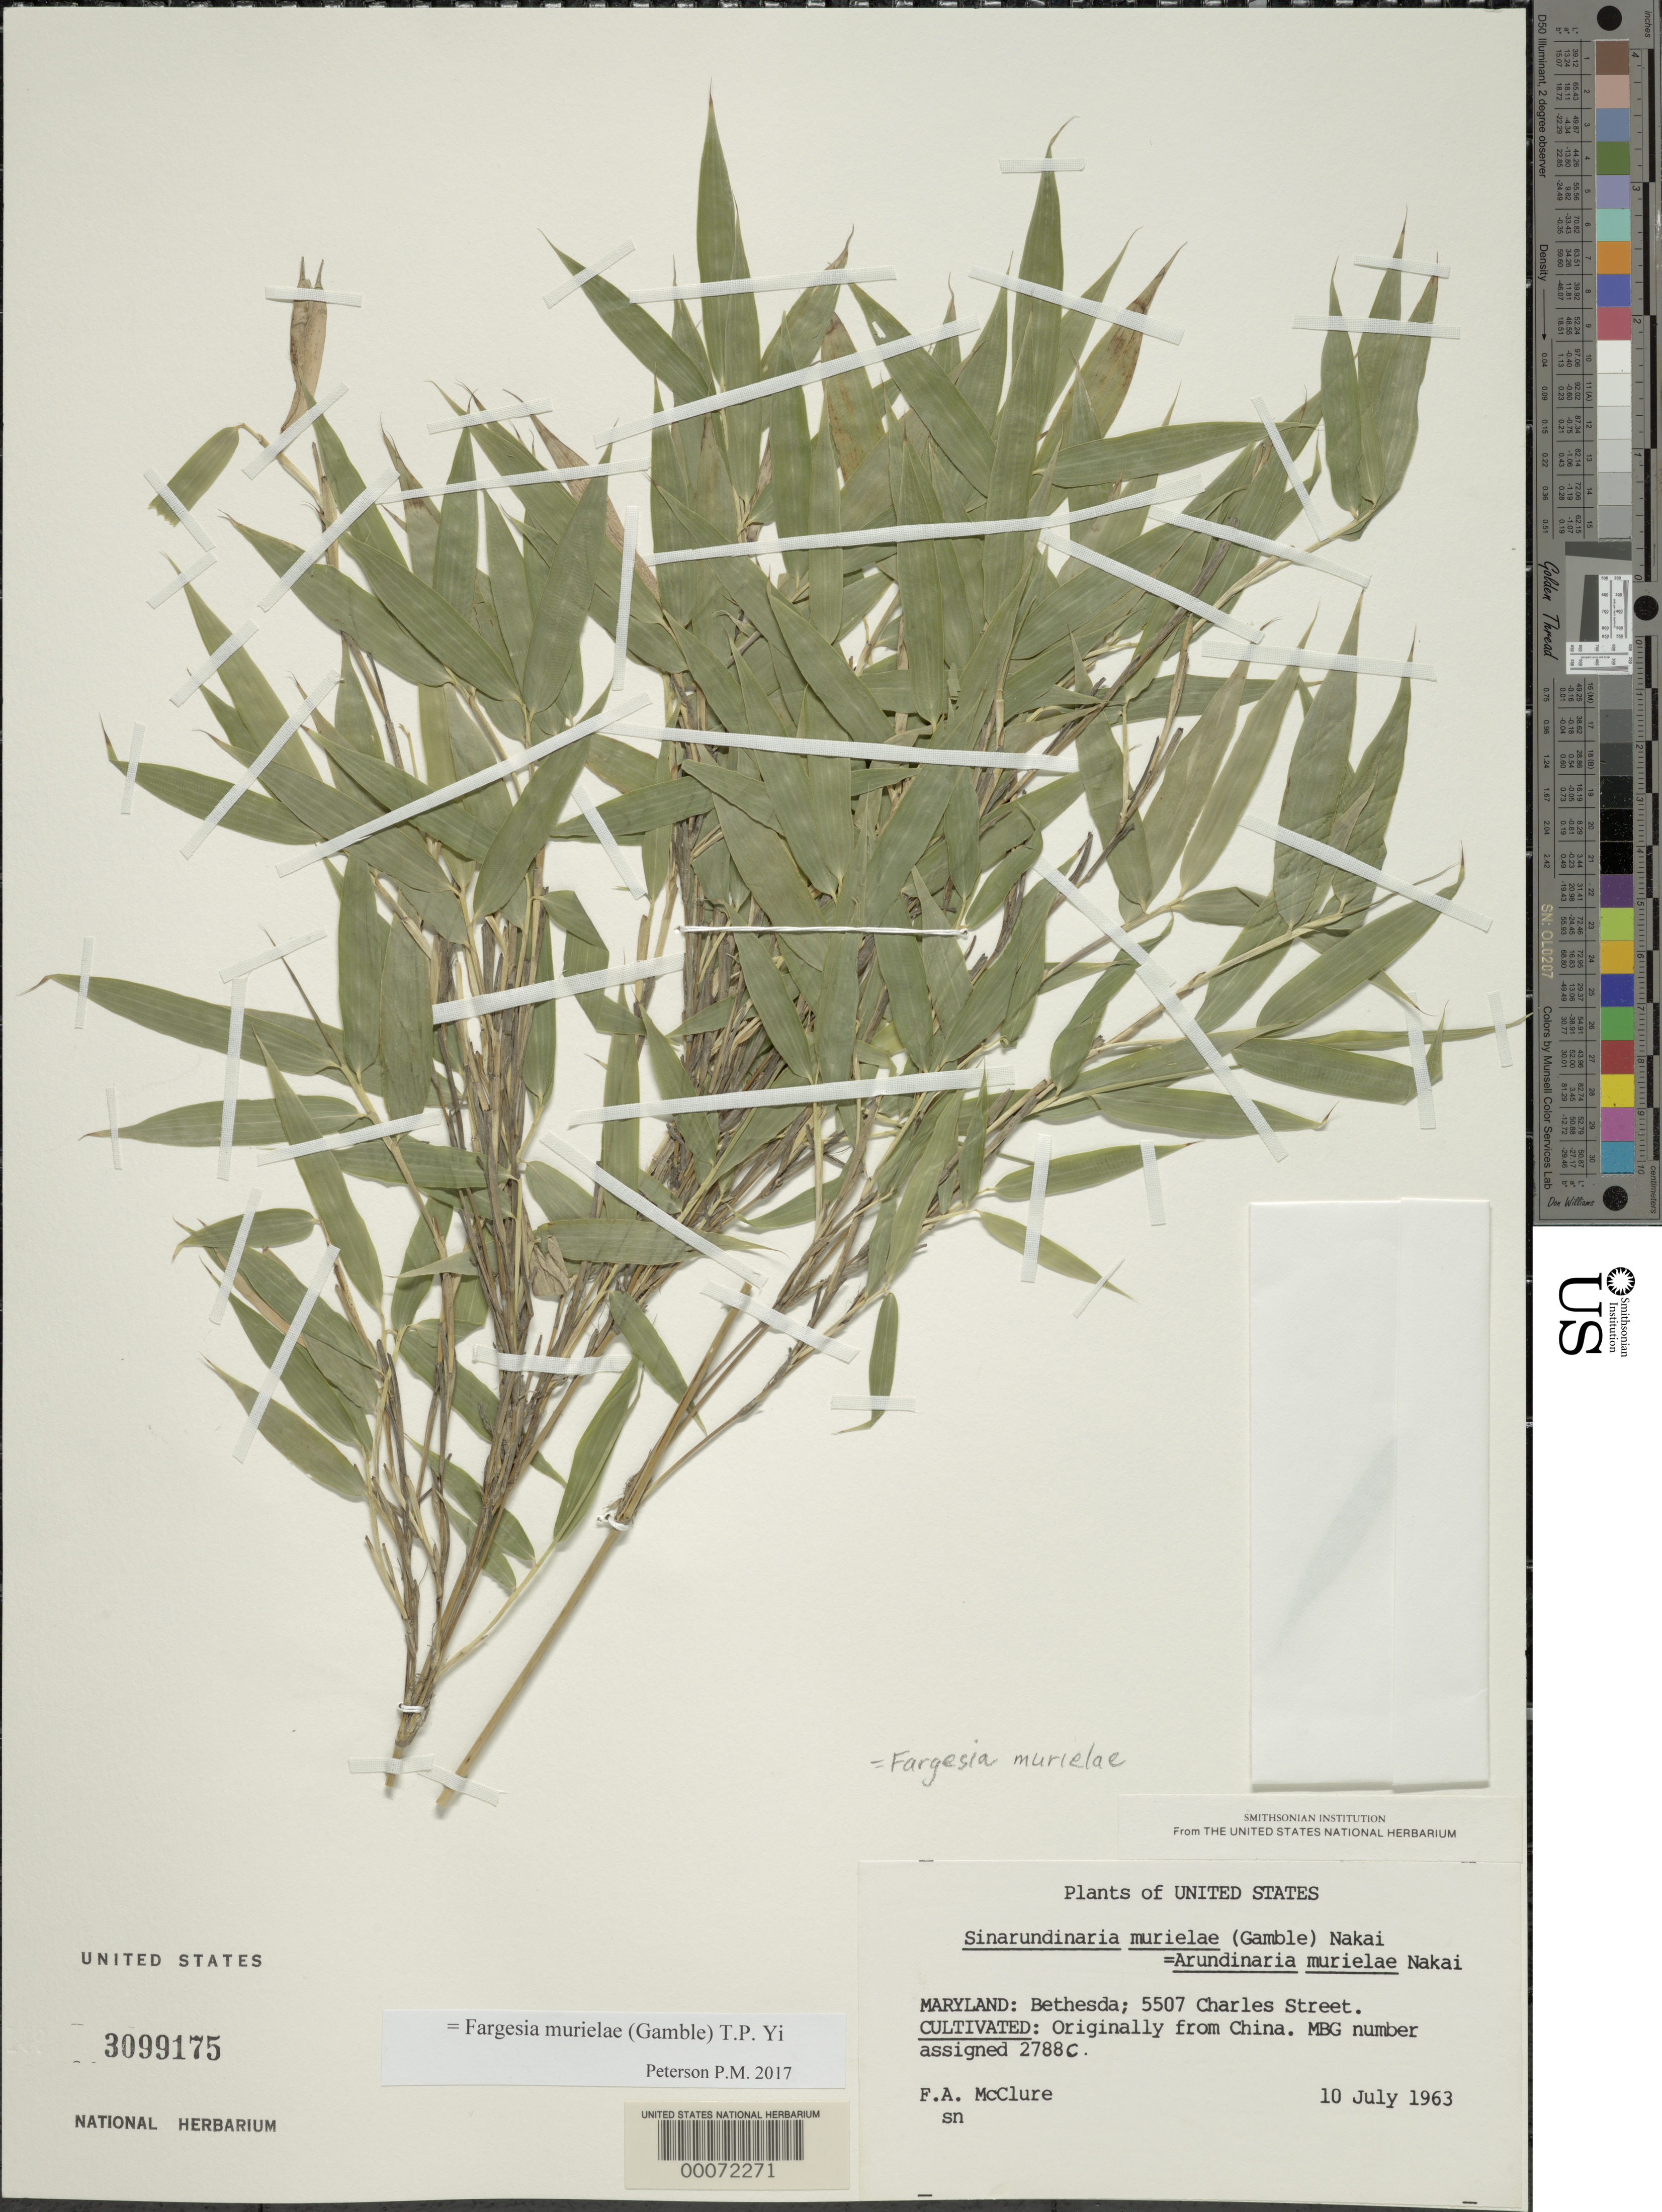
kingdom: Plantae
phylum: Tracheophyta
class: Liliopsida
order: Poales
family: Poaceae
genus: Fargesia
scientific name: Fargesia murielae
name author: (Gamble) T.P. Yi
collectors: F. A. McClure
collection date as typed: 10 Jul 1963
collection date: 1963-07-10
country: United States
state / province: Maryland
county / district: Montgomery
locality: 5507 Charles Street, Bethesda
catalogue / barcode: US 3099175